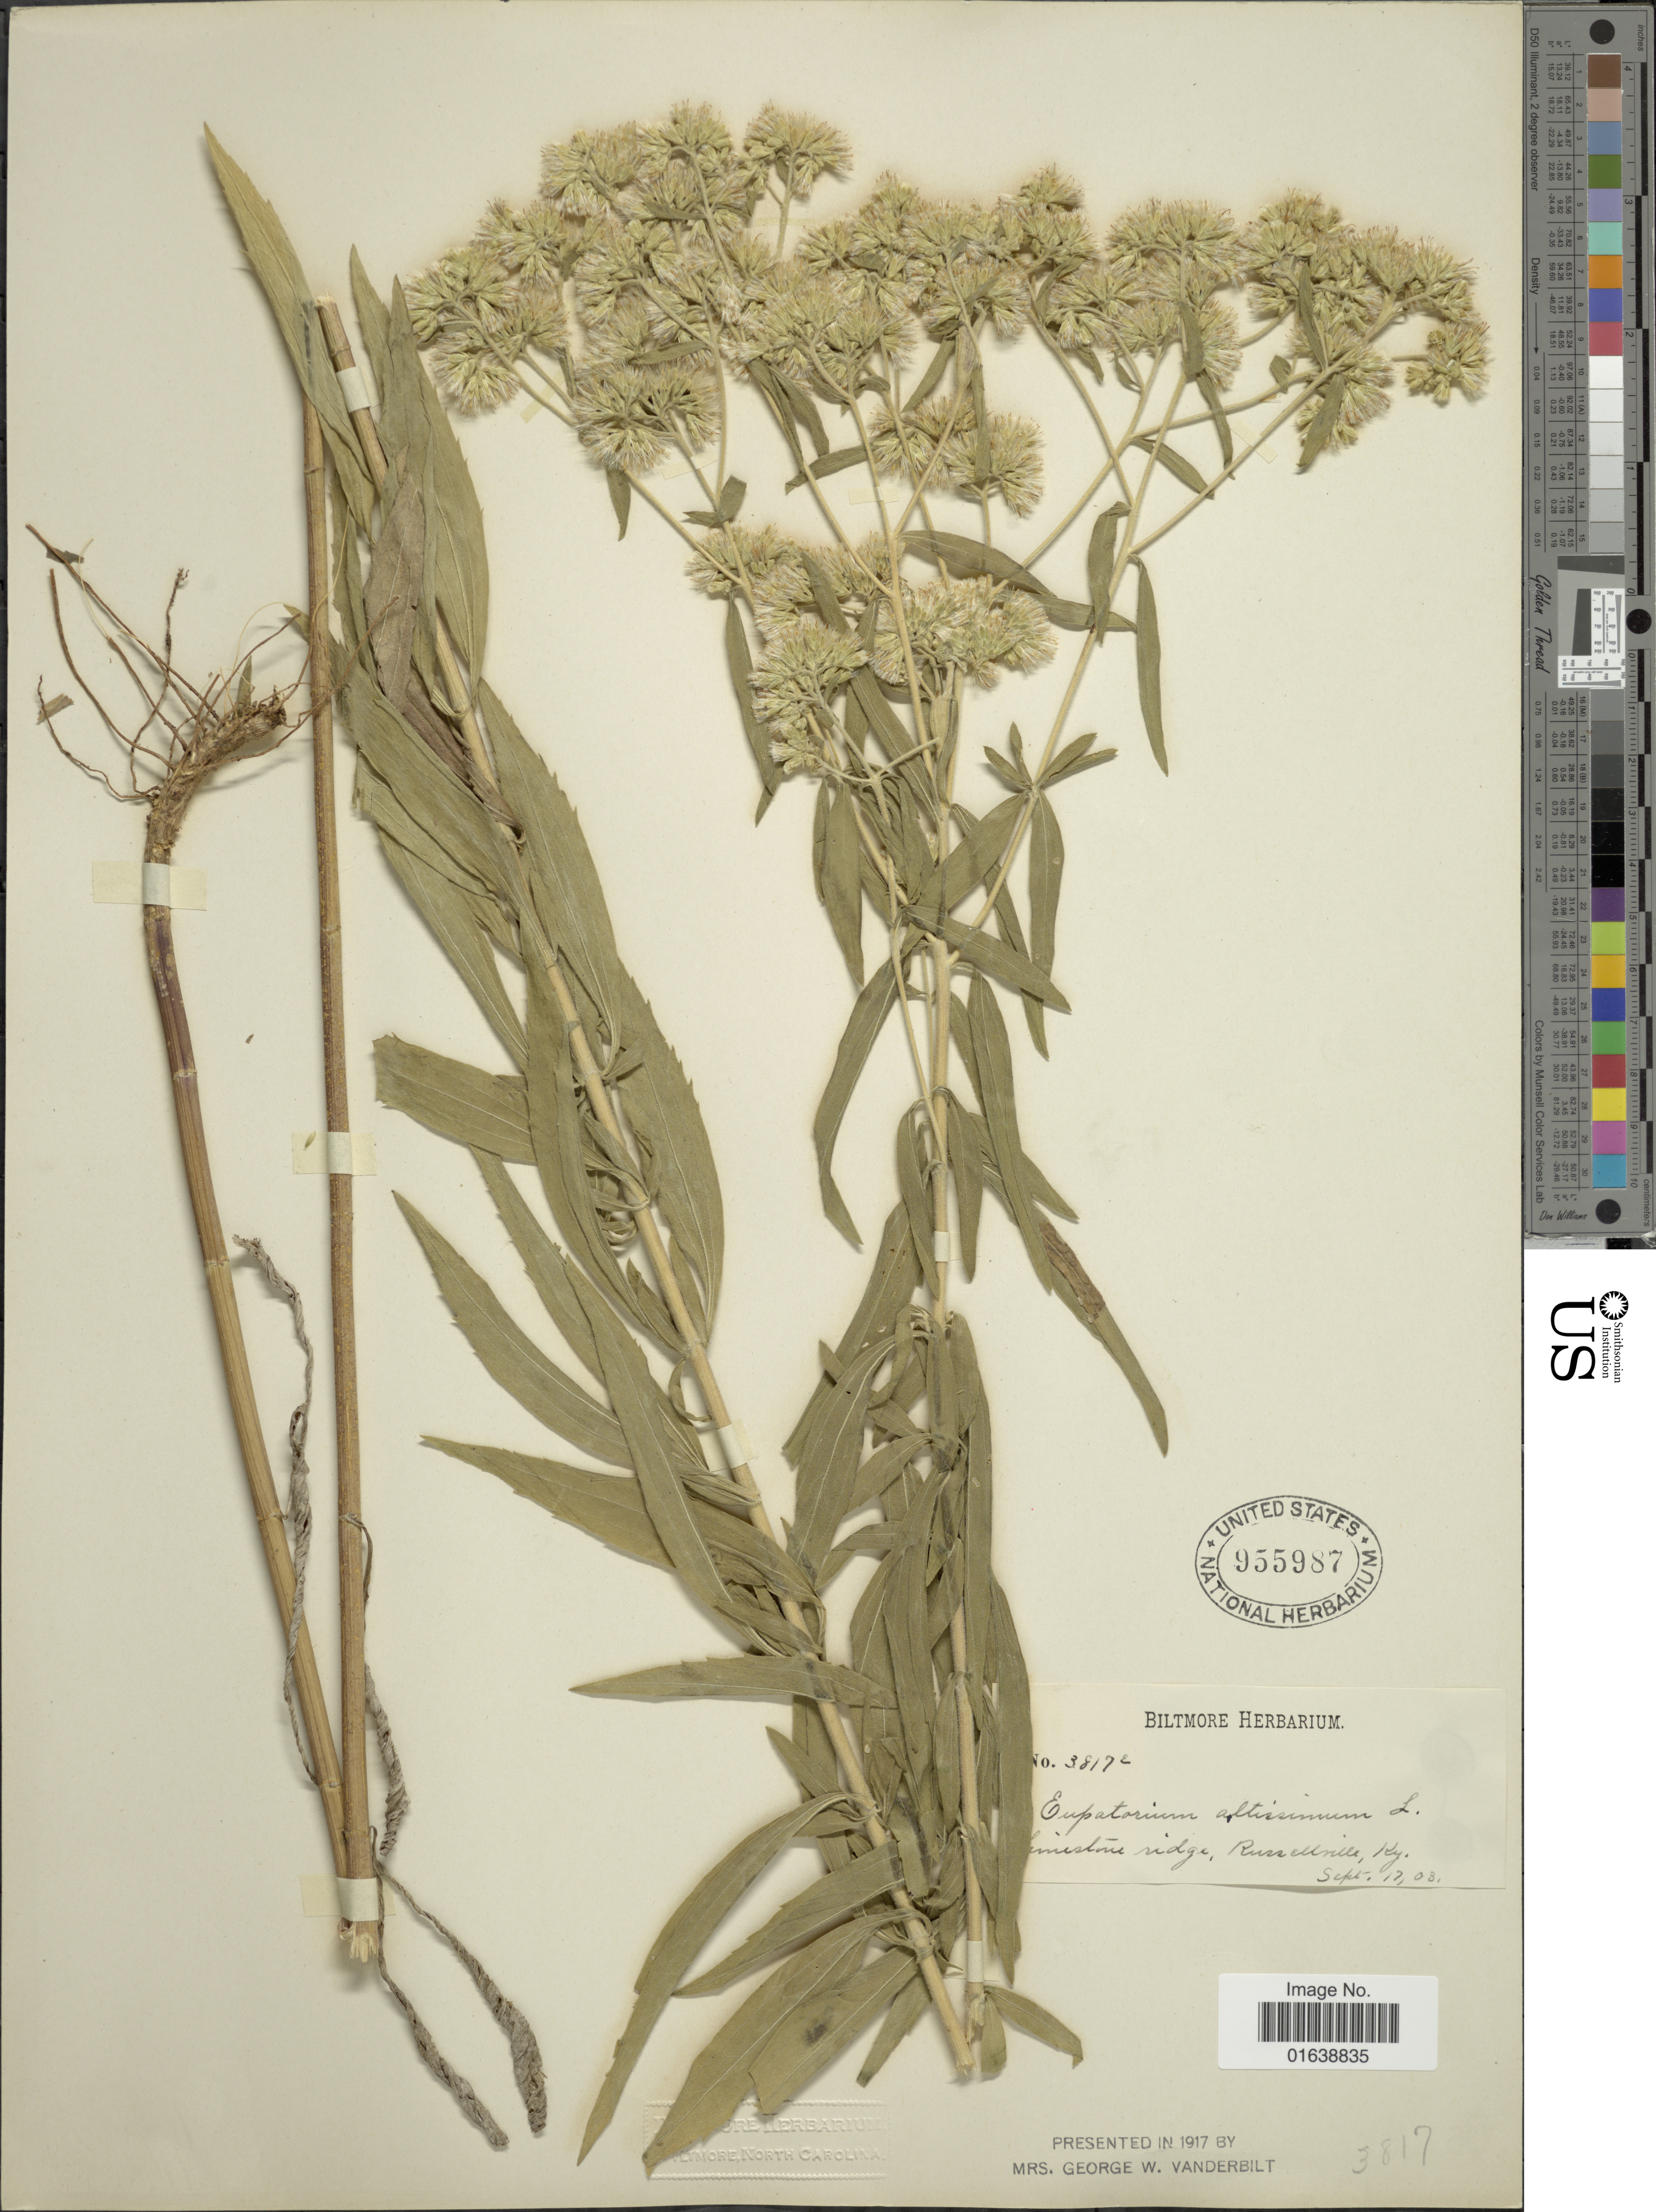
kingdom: Plantae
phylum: Tracheophyta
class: Magnoliopsida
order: Asterales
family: Asteraceae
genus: Eupatorium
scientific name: Eupatorium altissimum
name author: L.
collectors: ex herb. Biltmore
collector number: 3817e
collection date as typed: Transcribed d/m/y: 17/9/3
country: United States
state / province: Kentucky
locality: Limeston ridge, Russelville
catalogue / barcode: US 955987